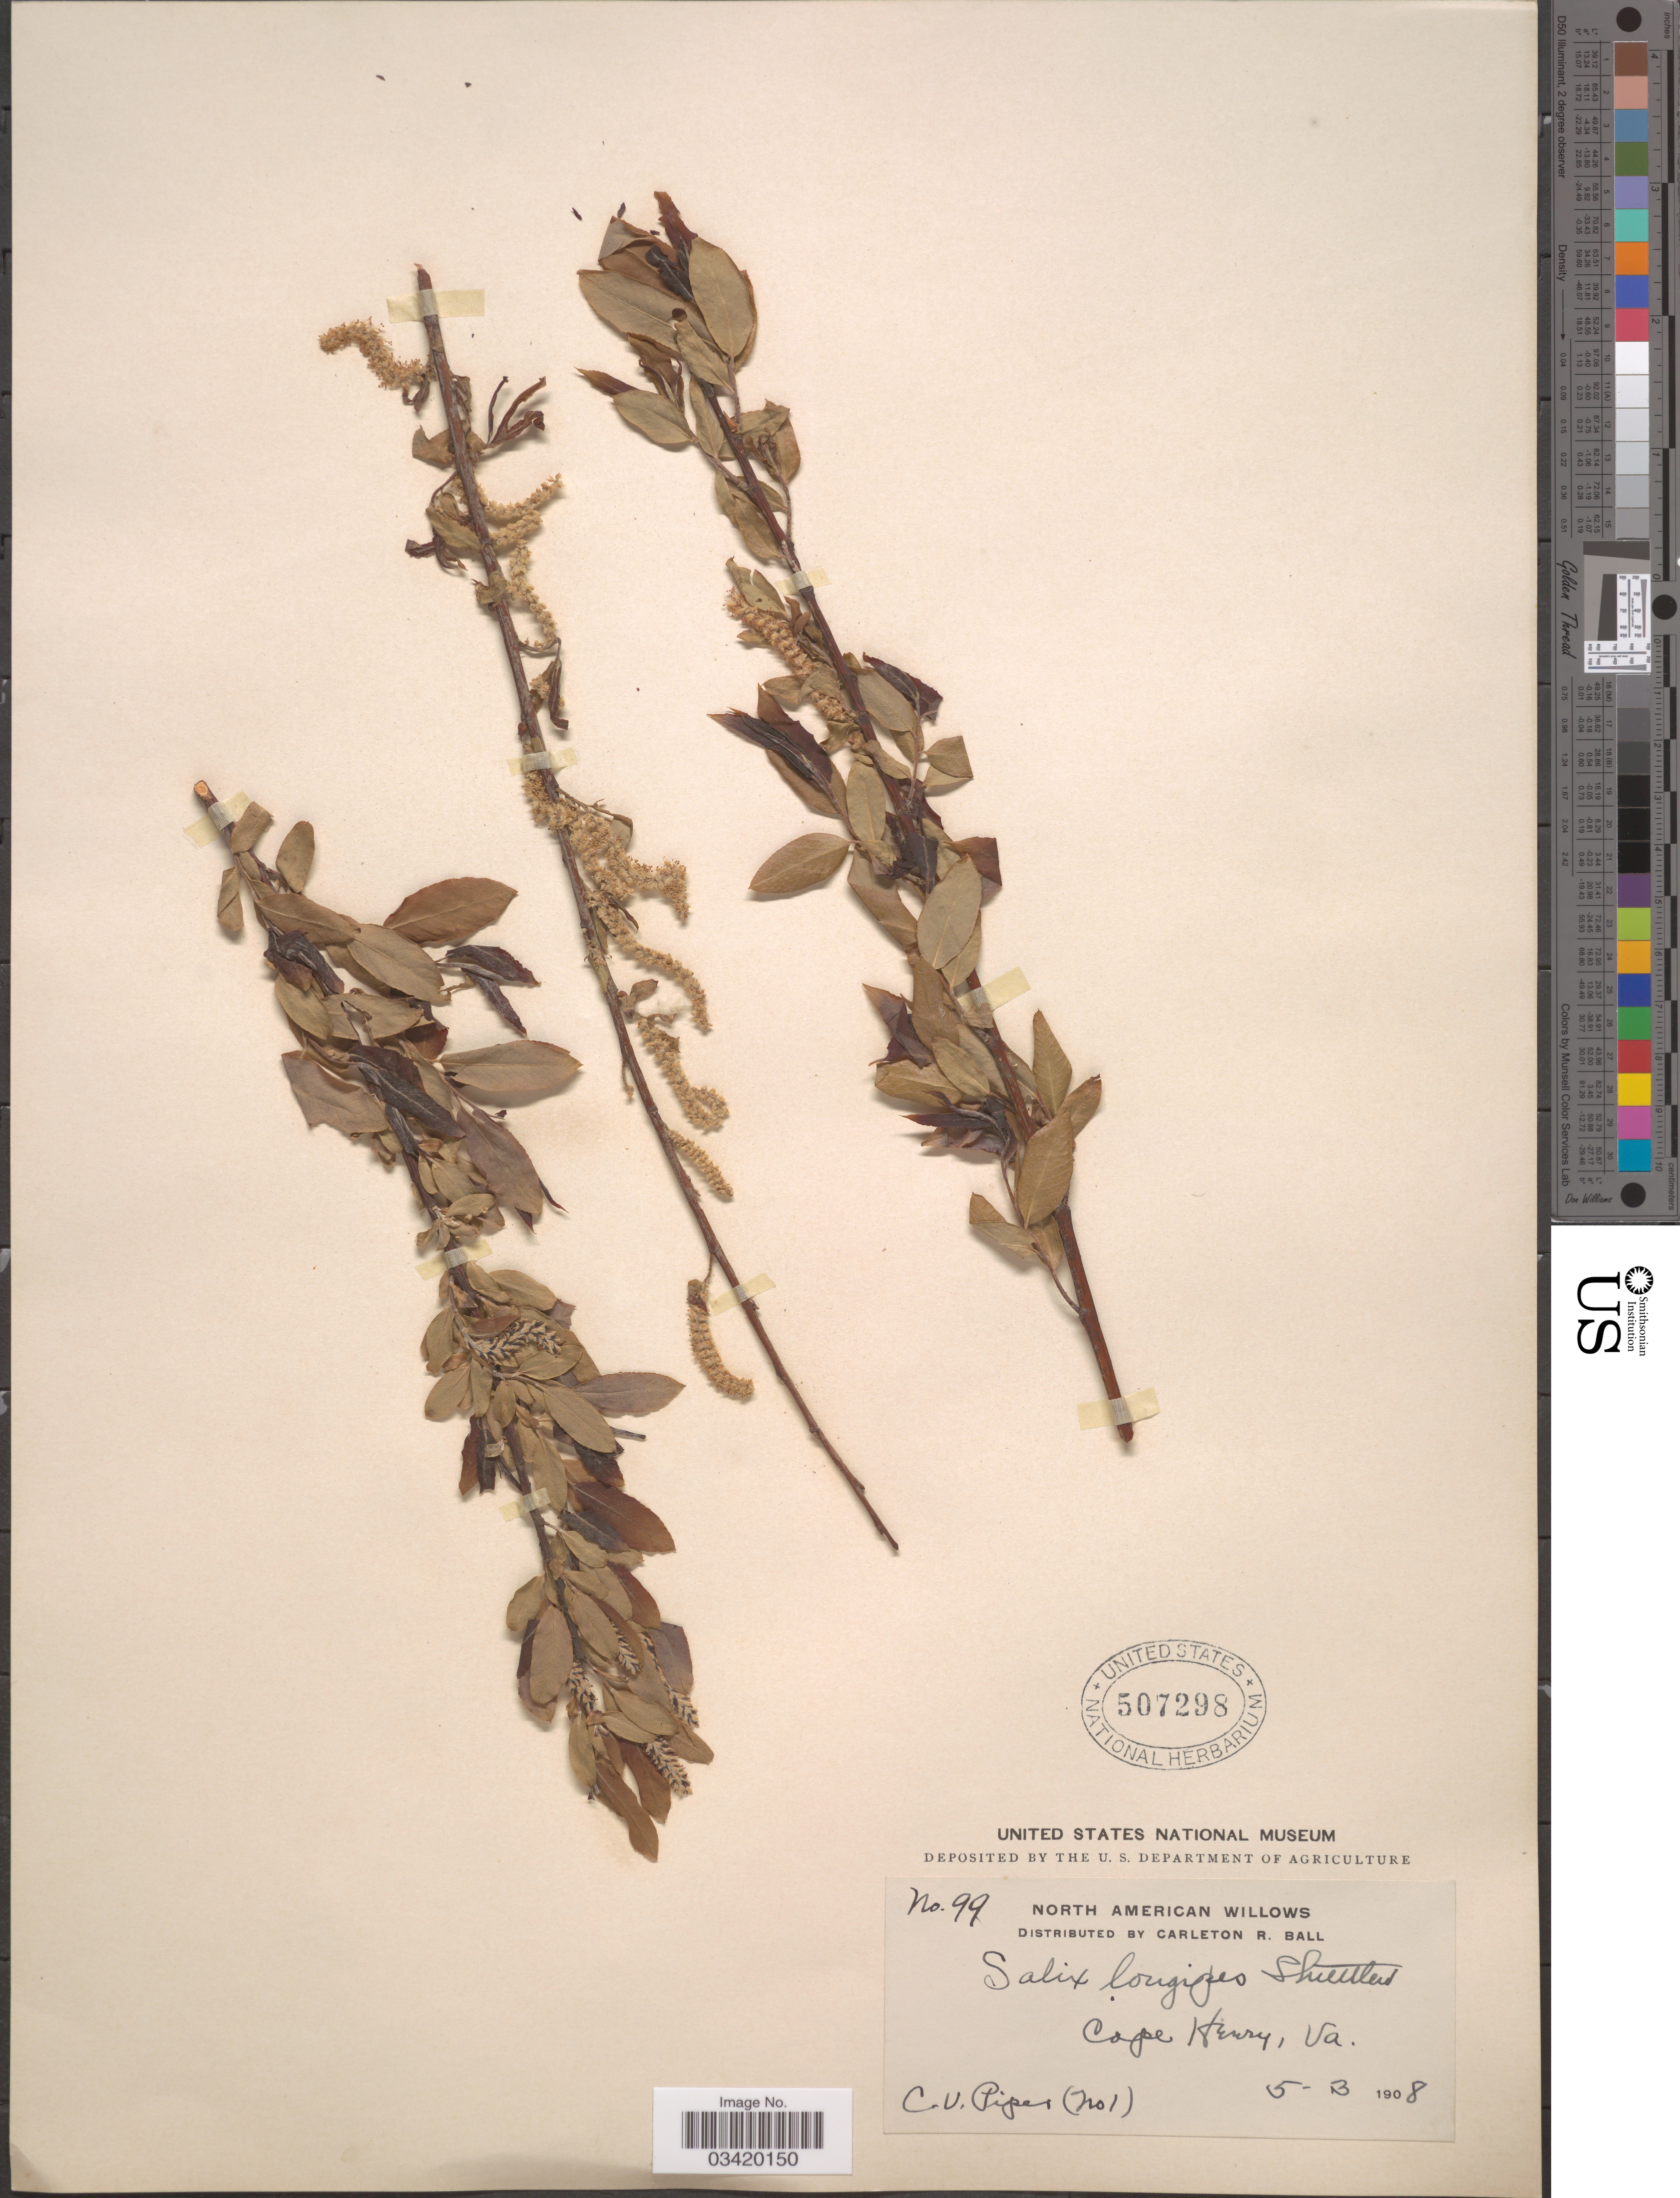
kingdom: Plantae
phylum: Tracheophyta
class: Magnoliopsida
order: Malpighiales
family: Salicaceae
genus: Salix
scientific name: Salix caroliniana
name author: Michx.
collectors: C. V. Piper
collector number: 1/99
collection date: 1908-05-03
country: United States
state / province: Virginia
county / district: City of Virginia Beach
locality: Cape Henry.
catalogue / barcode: US 507298